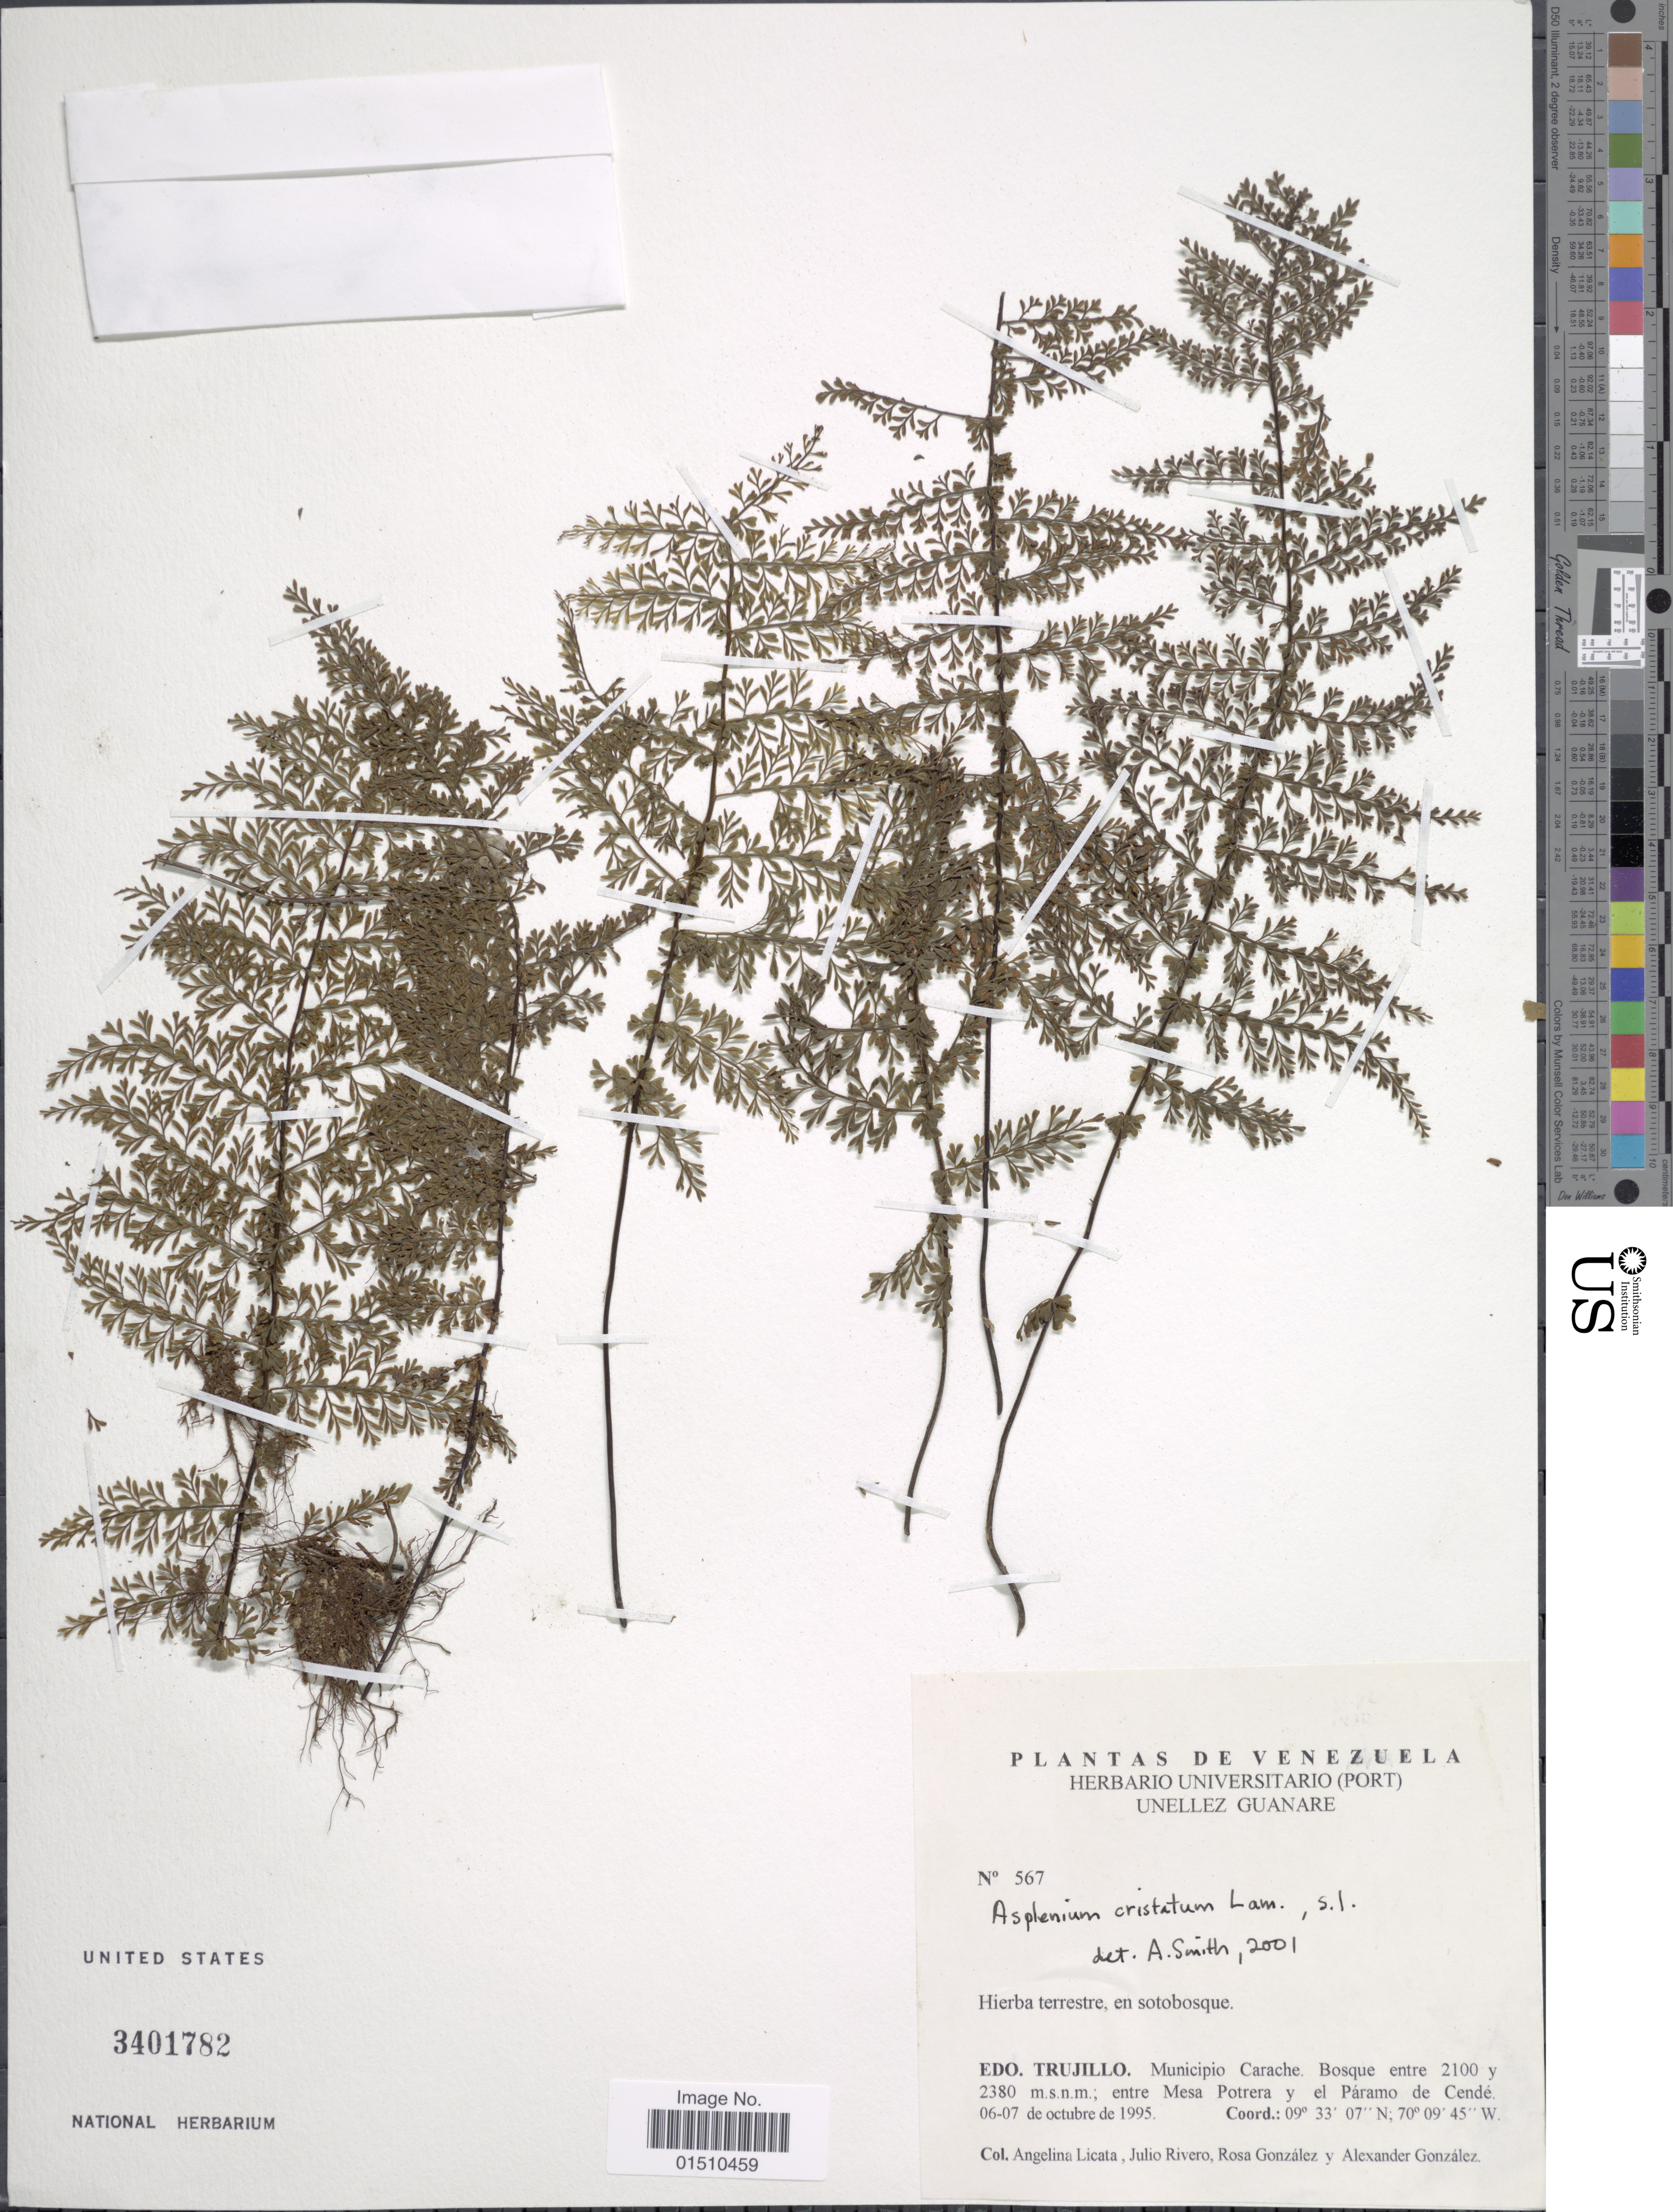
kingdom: Plantae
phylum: Tracheophyta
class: Polypodiopsida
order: Polypodiales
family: Aspleniaceae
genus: Asplenium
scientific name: Asplenium cristatum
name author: Lam.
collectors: A. Licata, J. Rivero, R. González & A. C. González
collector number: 567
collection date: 1995-10-06/1995-10-07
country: Venezuela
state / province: Trujillo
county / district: Carache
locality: Mesa Potrera y el Parama de Cende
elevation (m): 2100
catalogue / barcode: US 3401782